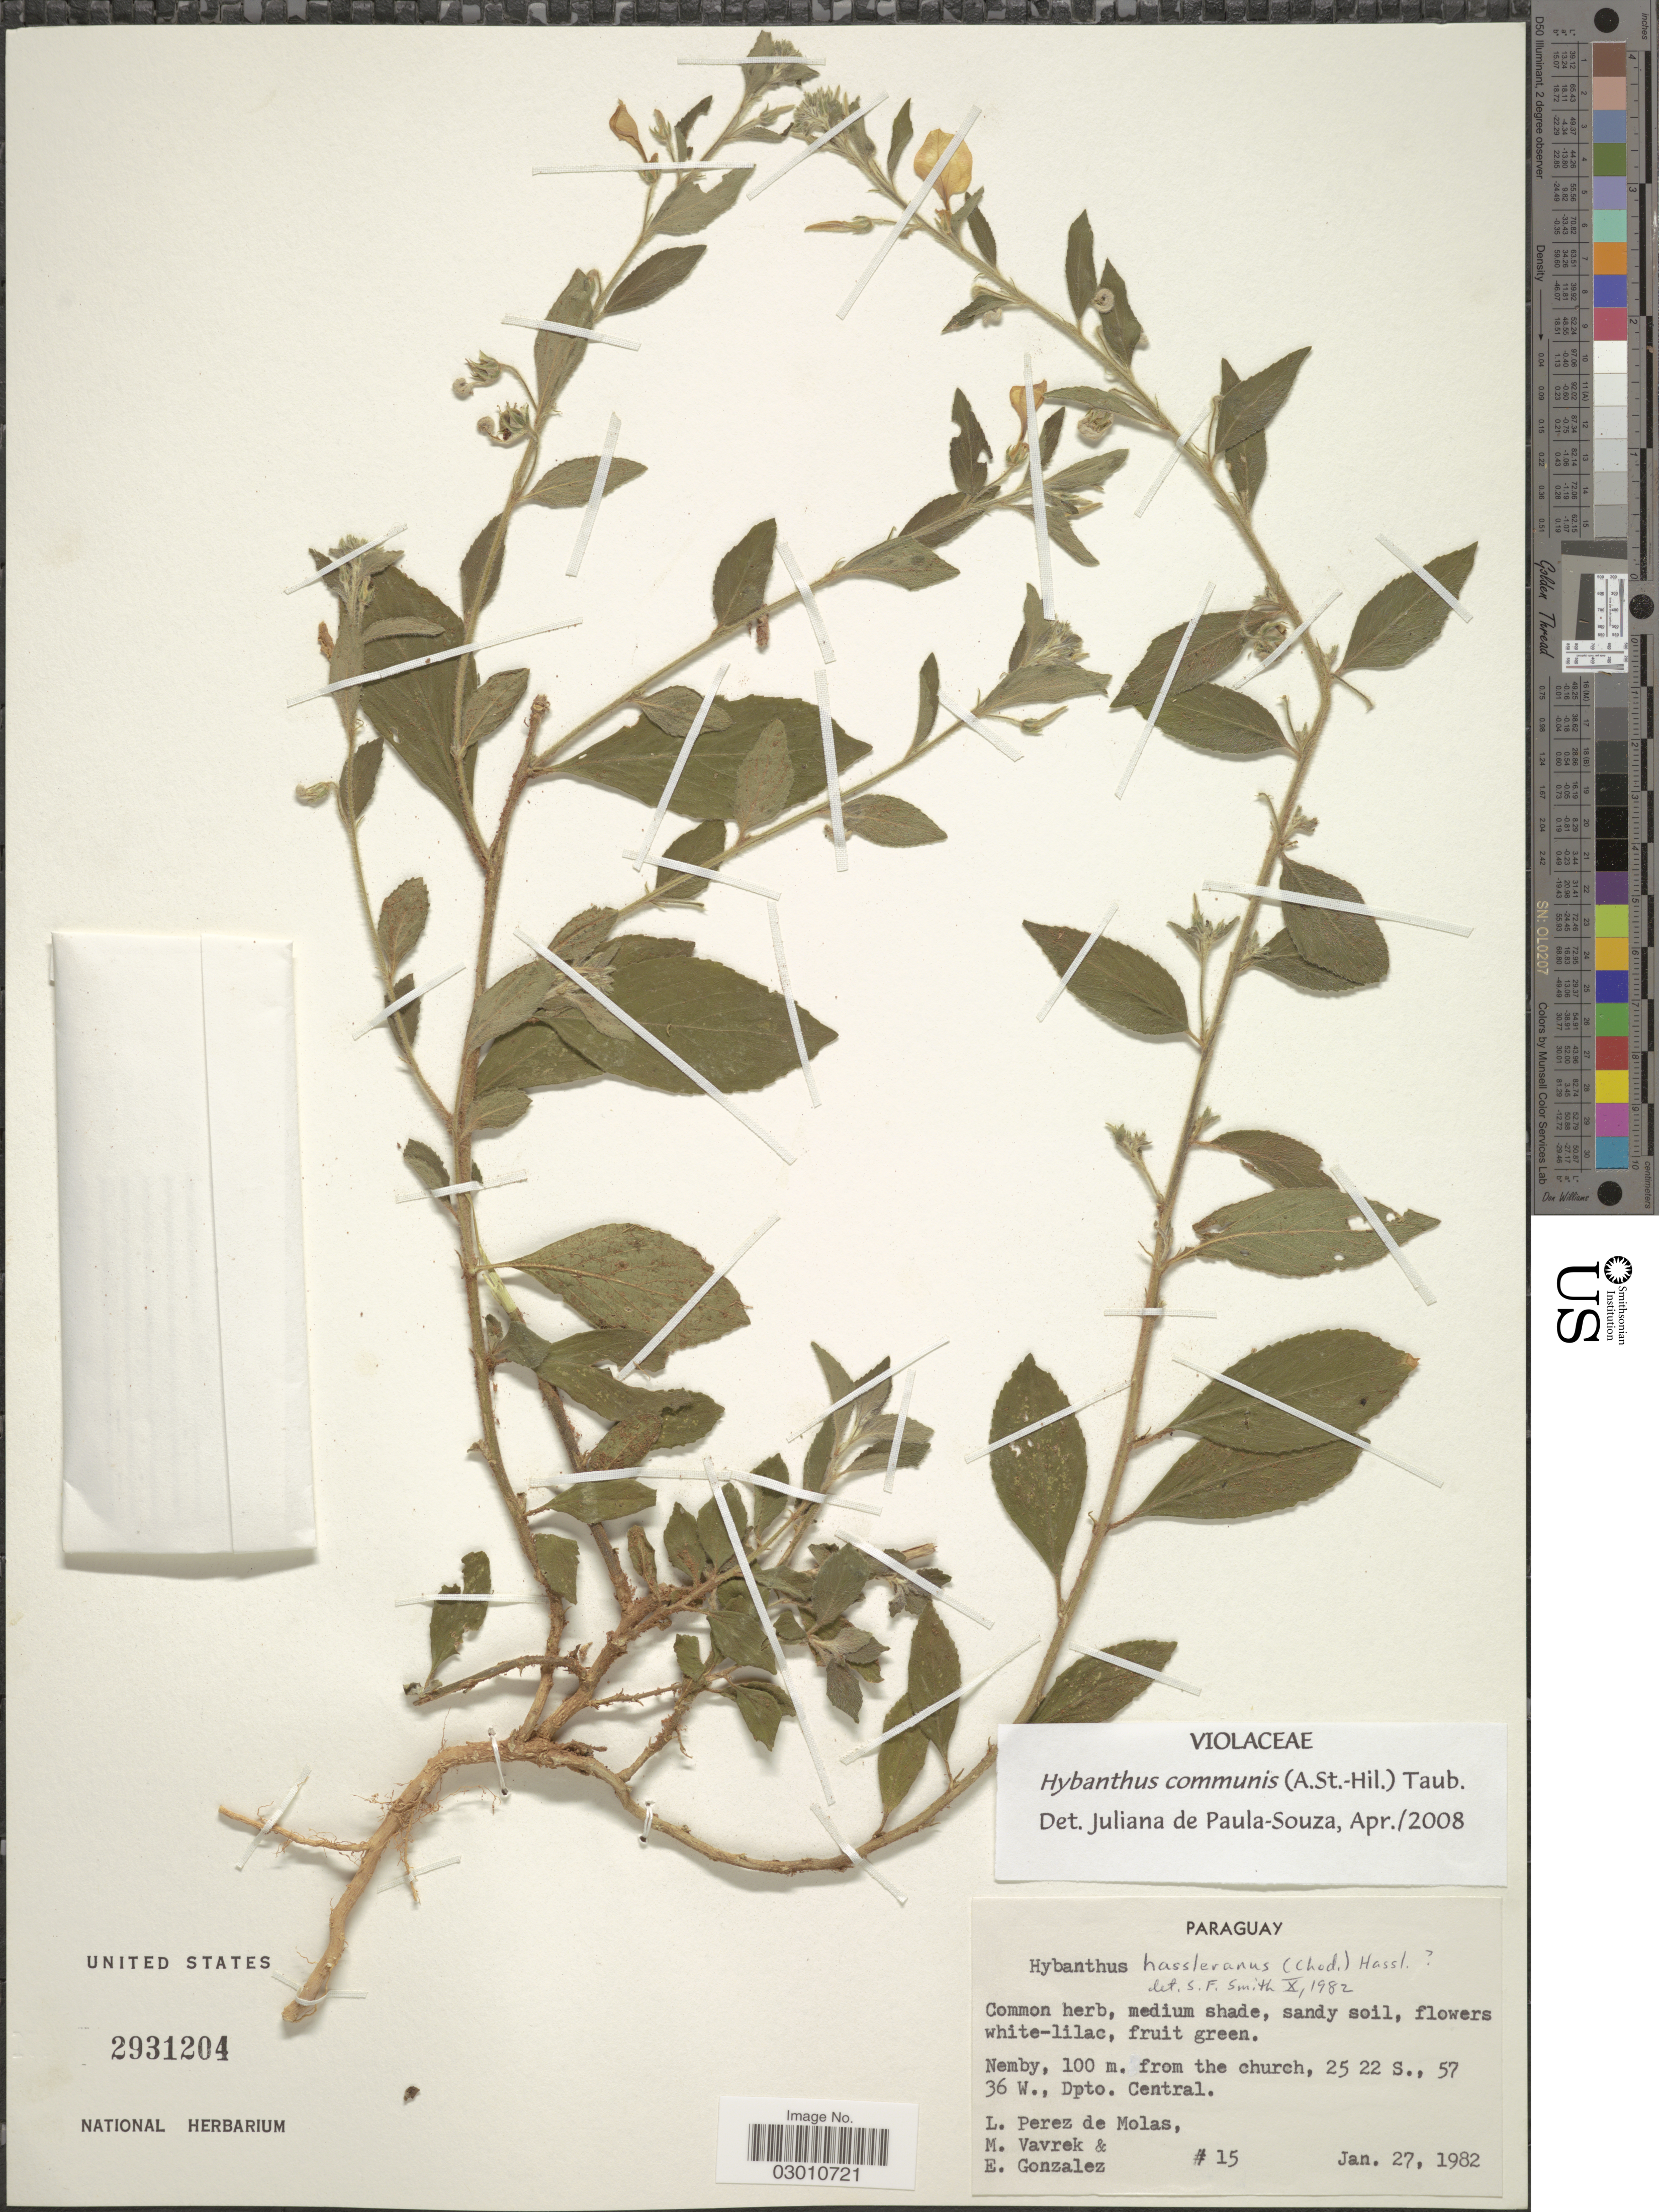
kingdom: Plantae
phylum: Tracheophyta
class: Magnoliopsida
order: Malpighiales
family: Violaceae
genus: Pombalia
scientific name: Pombalia communis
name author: (A. St.-Hil.) Paula-Souza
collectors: L. Perez de Molas, M. Vavrek & E. Gonzalez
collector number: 15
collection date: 1982-01-27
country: Paraguay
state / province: Central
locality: Nemby, 100 m. from the church, Dpto. Central.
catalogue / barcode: US 2931204